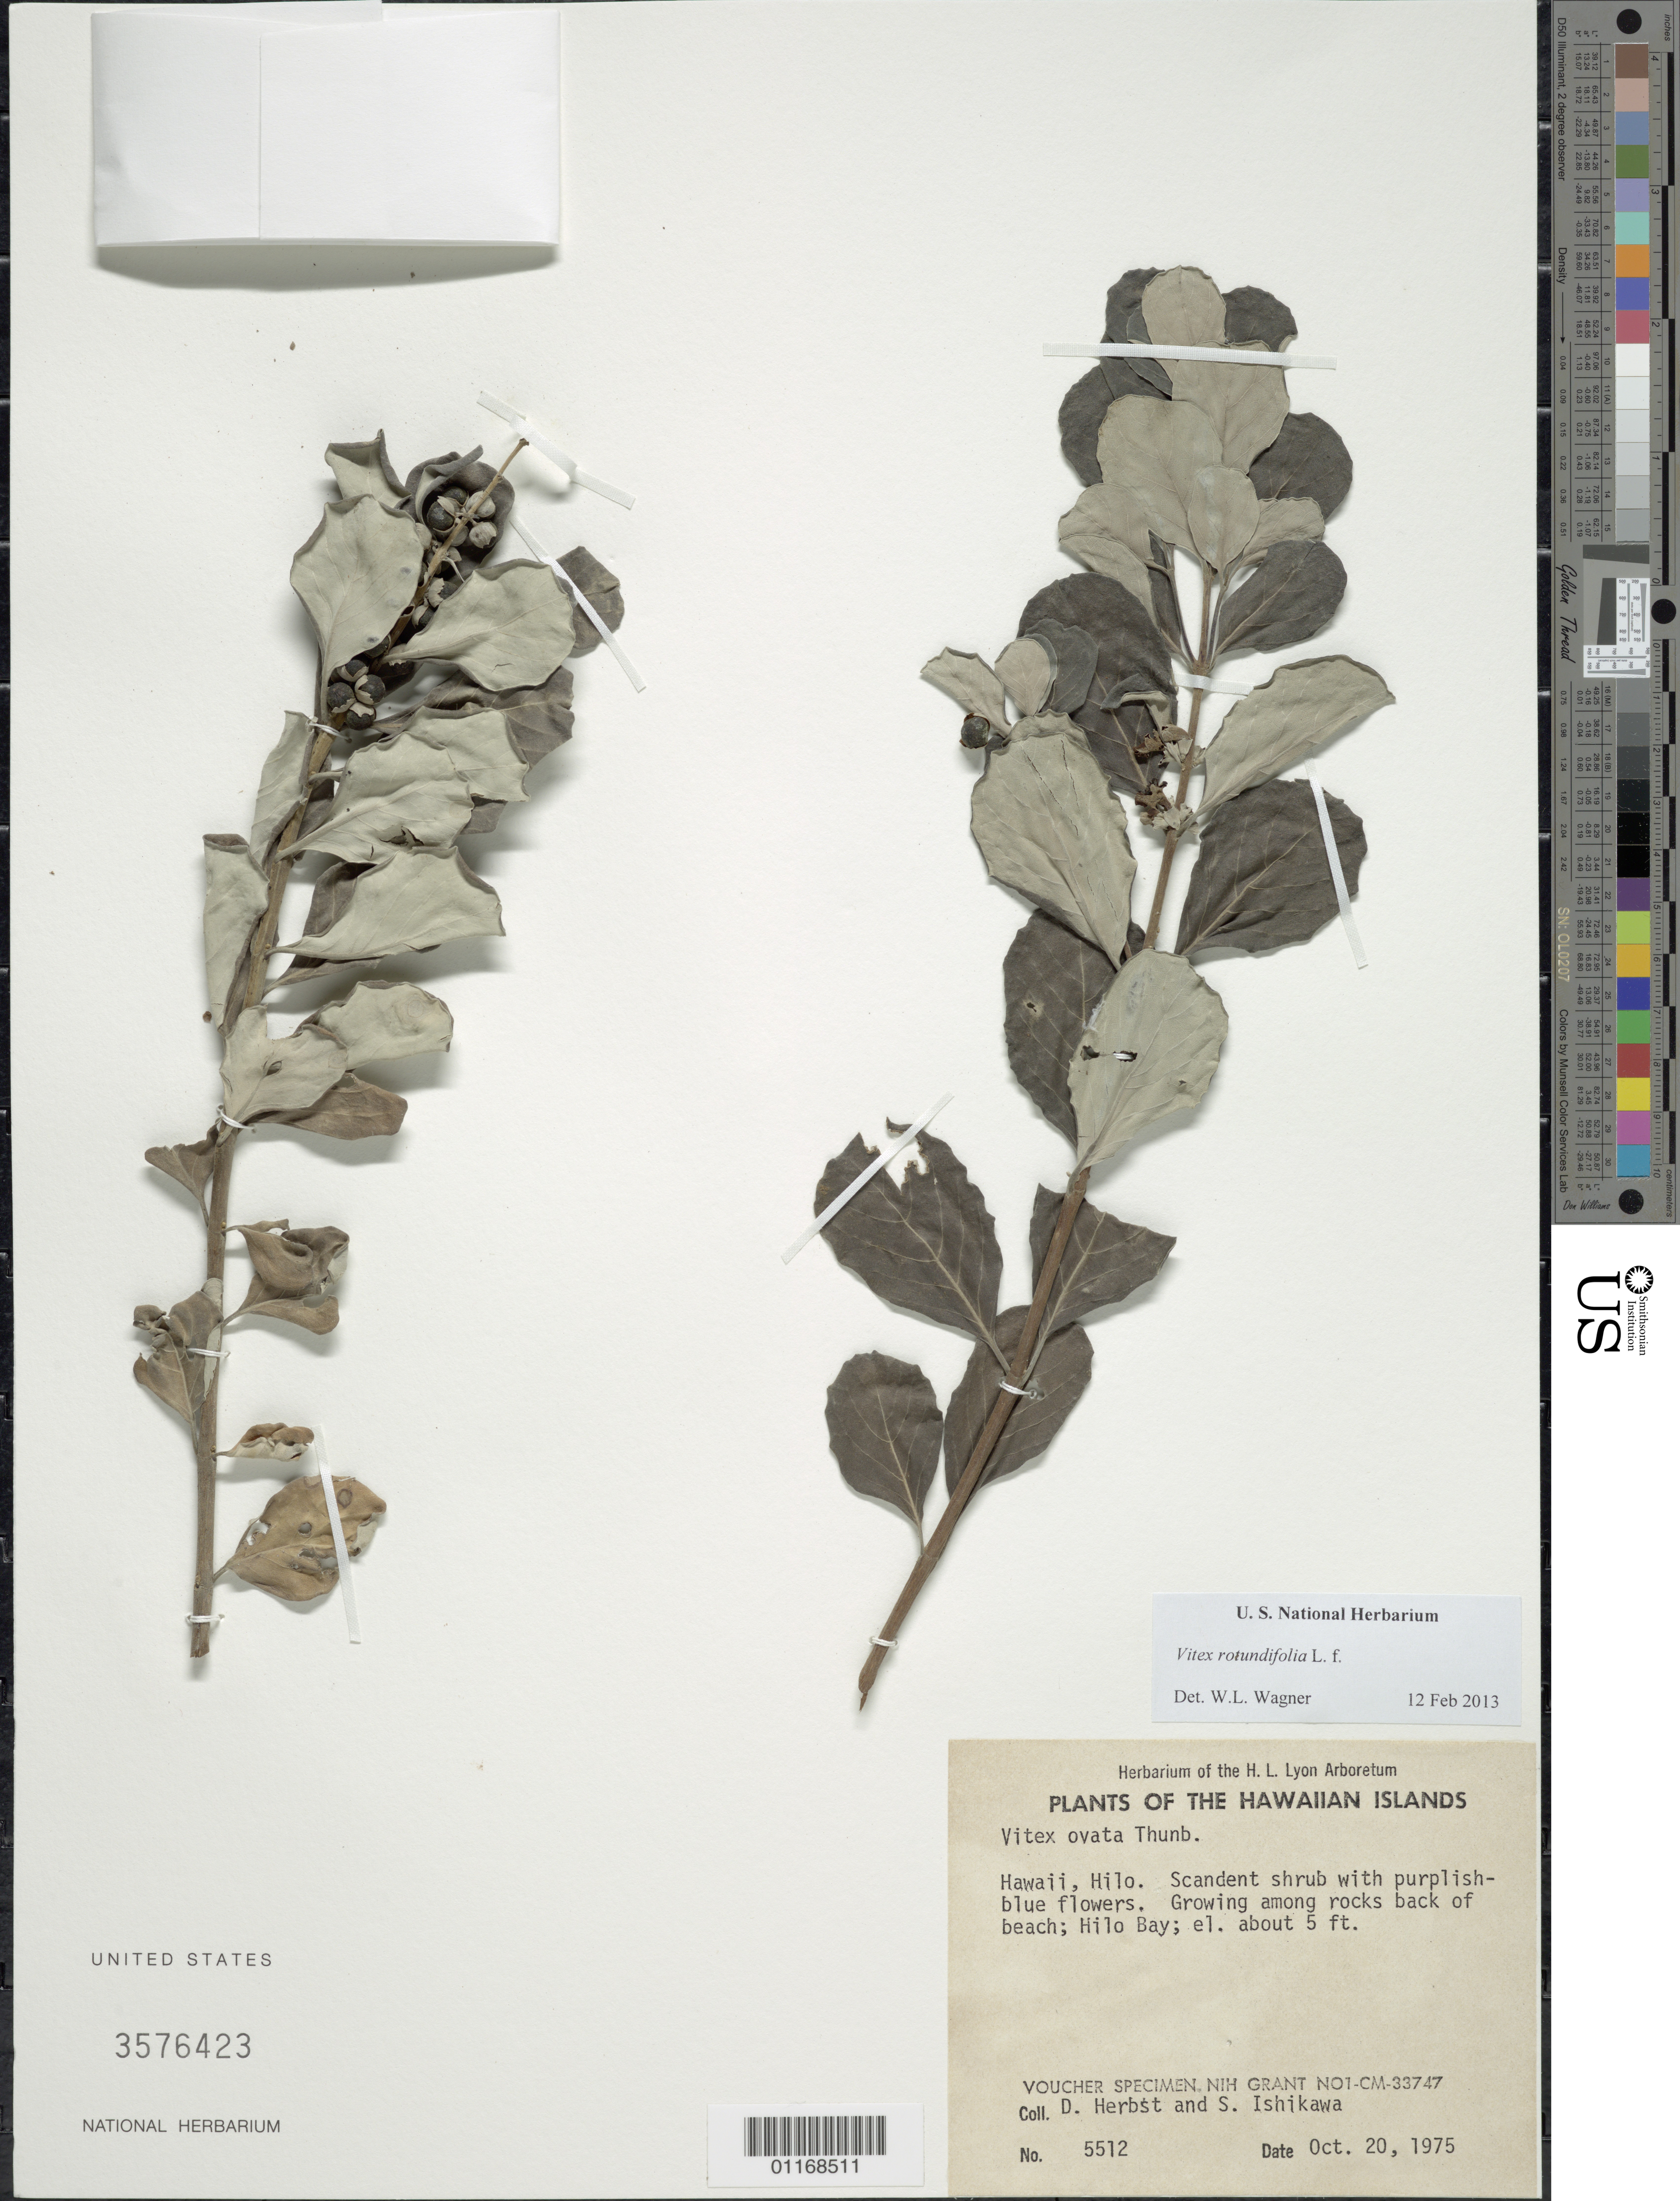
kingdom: Plantae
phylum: Tracheophyta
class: Magnoliopsida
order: Lamiales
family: Lamiaceae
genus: Vitex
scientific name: Vitex rotundifolia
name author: L. f.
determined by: Wagner, W. L., (BOT), Smithsonian Institution - National Museum of Natural History (UNITED STATES)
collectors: D. R. Herbst & G. Spence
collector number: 5512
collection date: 1975-10-20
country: United States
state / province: Hawaii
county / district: Hawaii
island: Hawaii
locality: Hilo, back of beach, Hilo Bay.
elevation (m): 2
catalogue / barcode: US 3576423